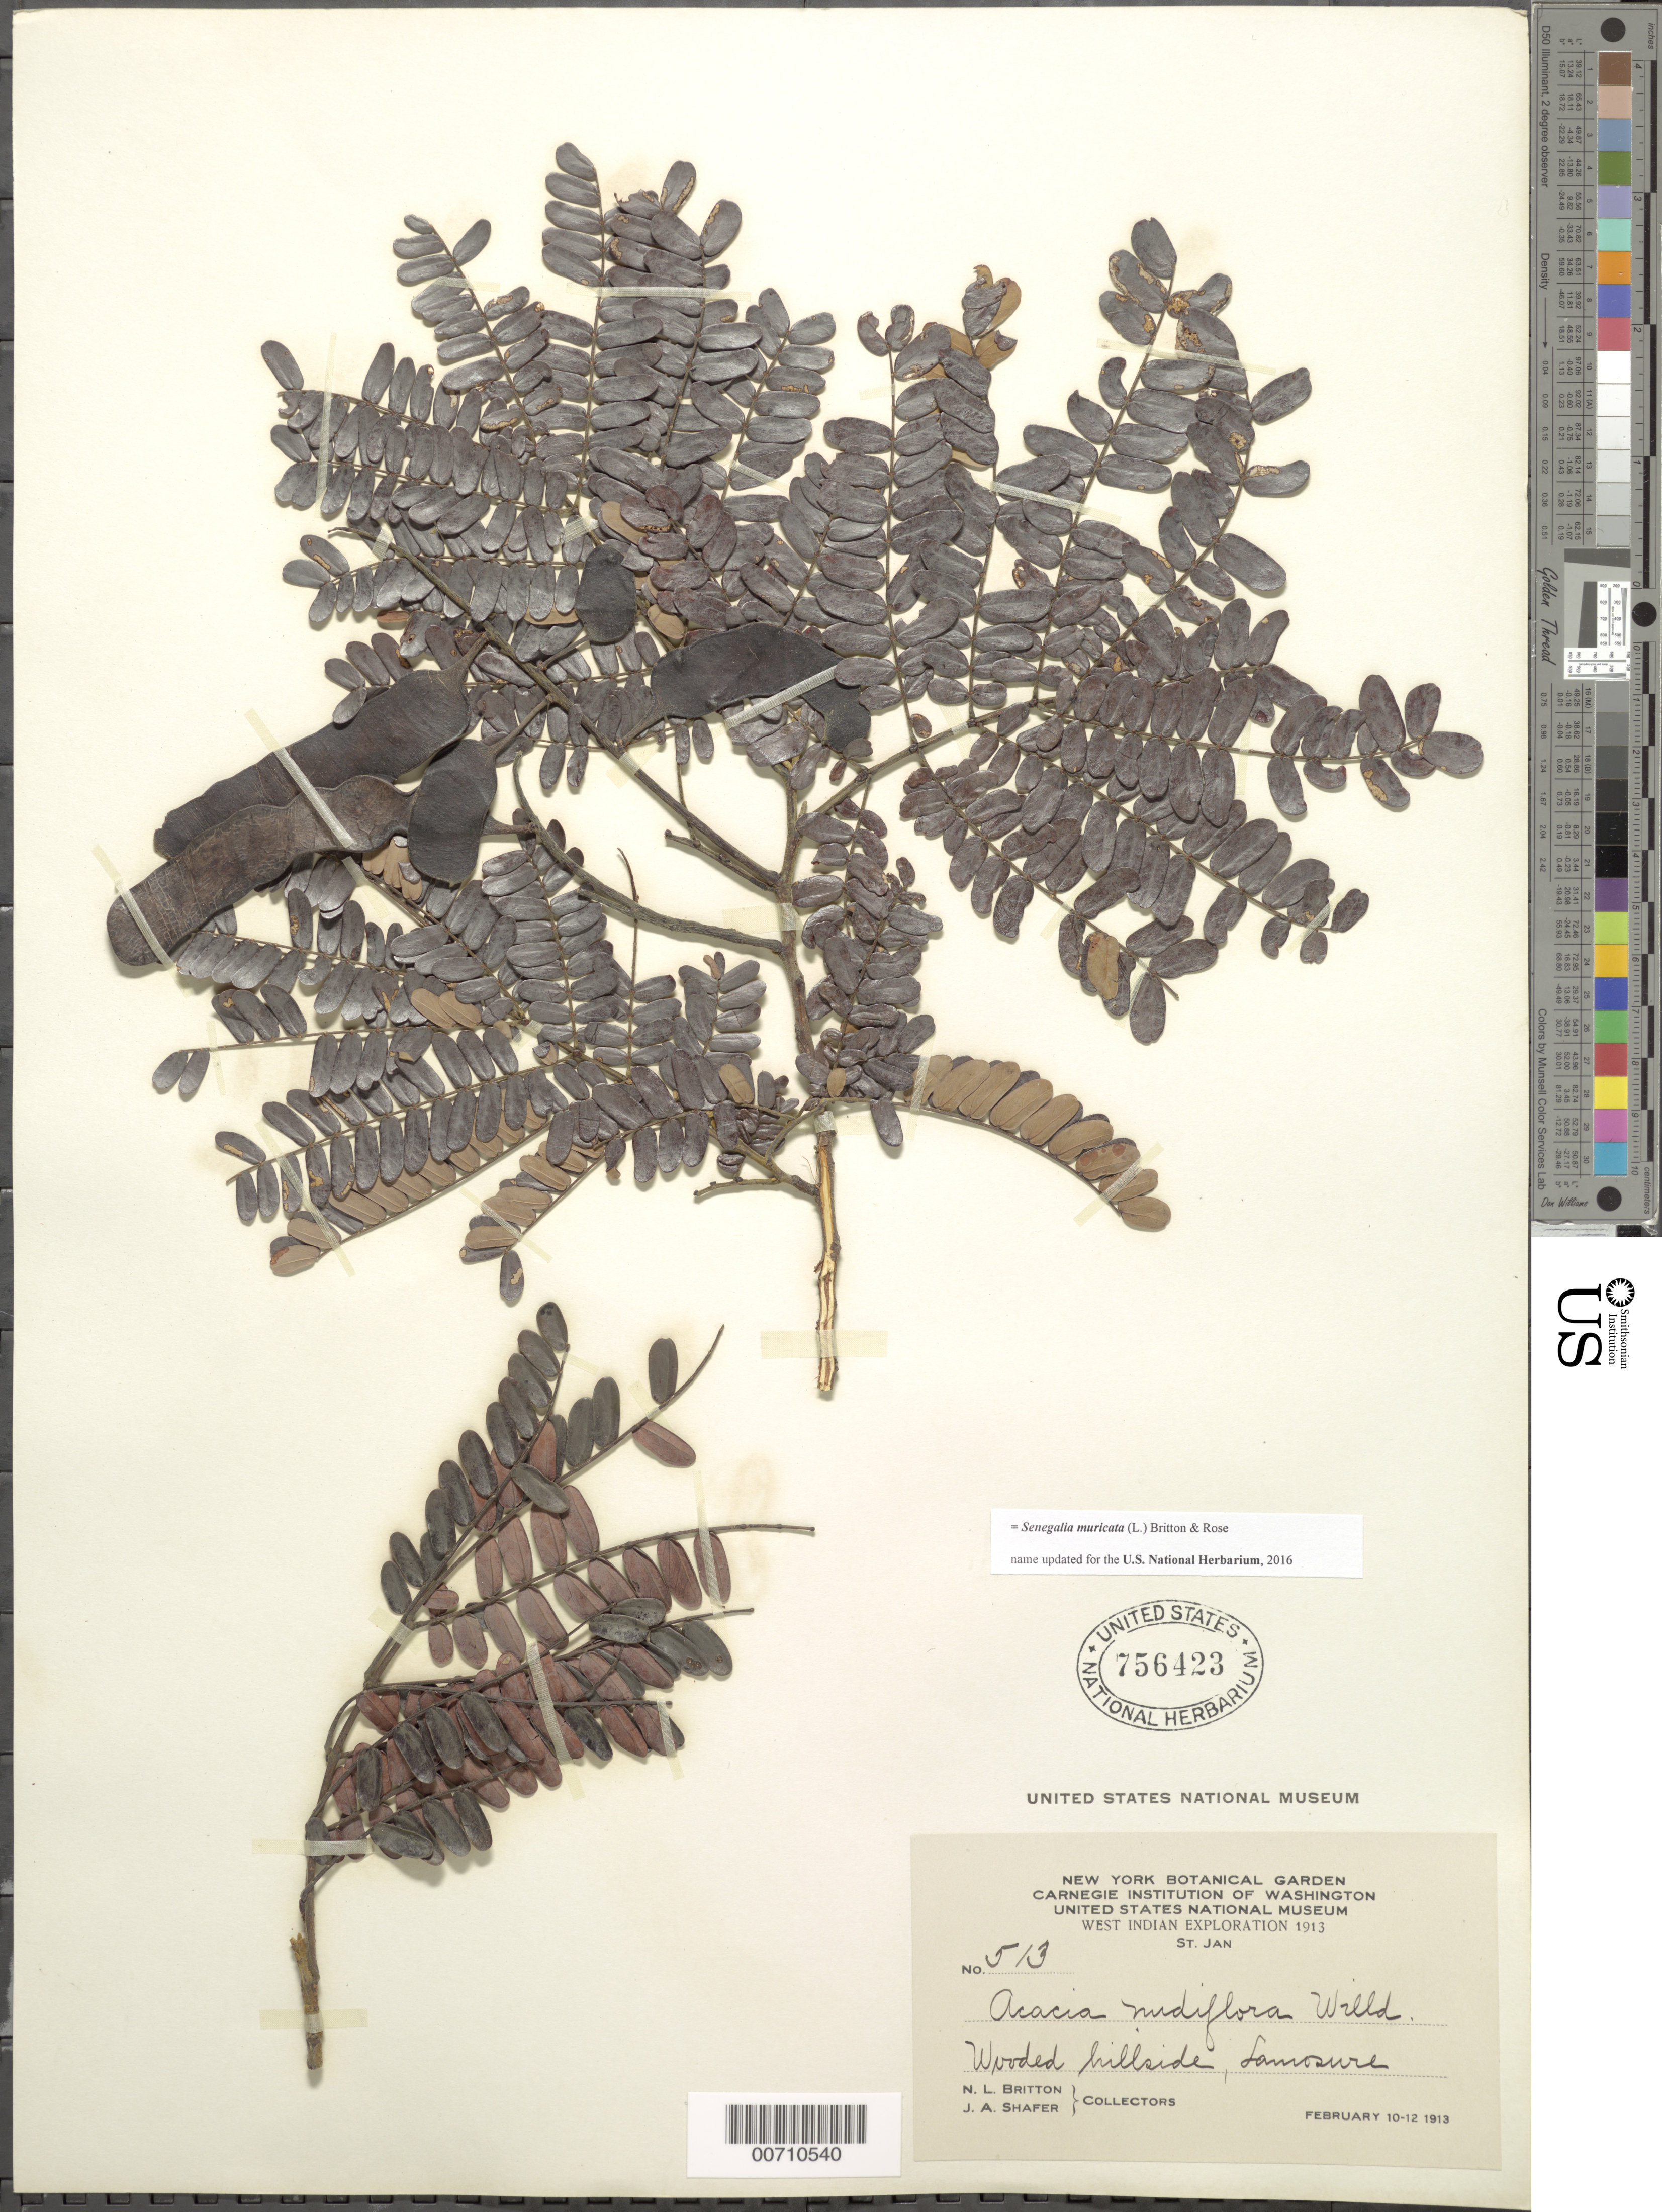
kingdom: Plantae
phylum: Tracheophyta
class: Magnoliopsida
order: Fabales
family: Fabaceae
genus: Parasenegalia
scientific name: Parasenegalia muricata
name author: (L.) Seigler & Ebinger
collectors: N. Britton & J. A. Shafer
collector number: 513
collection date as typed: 10 Feb 1913 to 12 Feb 1913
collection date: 1913-02-10/1913-02-12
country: U.S. Virgin Islands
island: St. John Island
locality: Lamosure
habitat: Wooded hillside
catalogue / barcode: US 756423